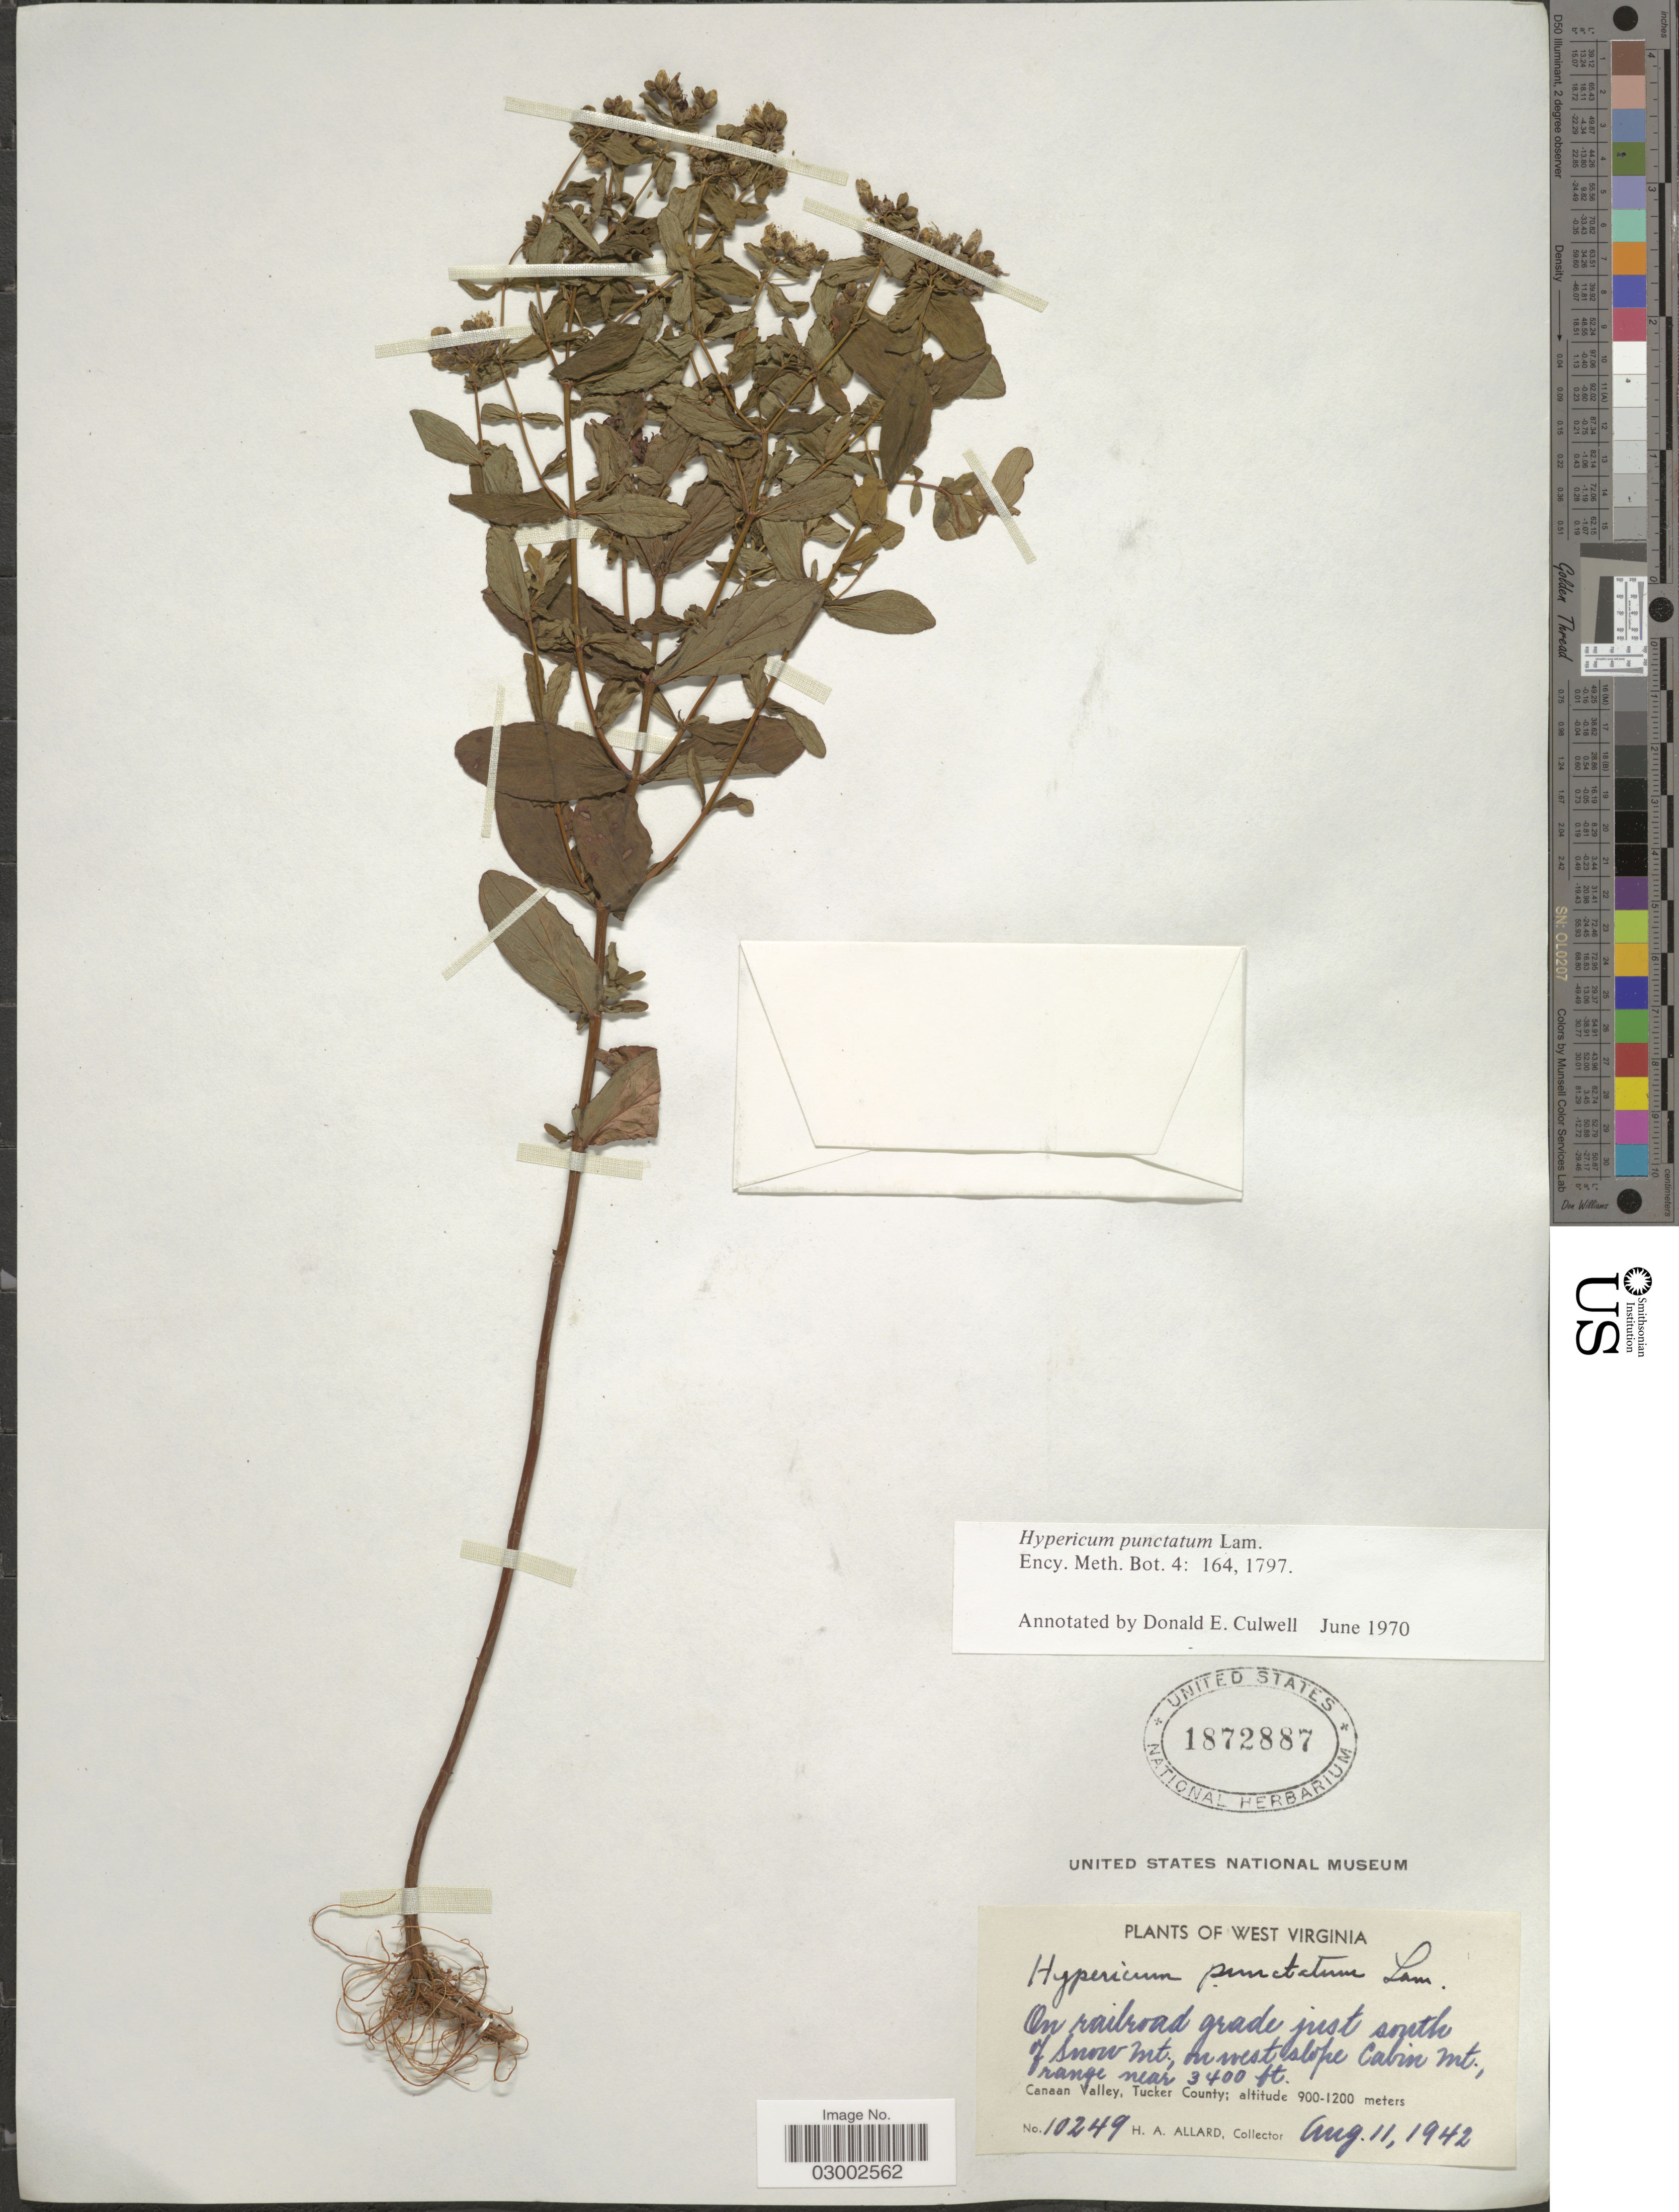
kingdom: Plantae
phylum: Tracheophyta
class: Magnoliopsida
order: Malpighiales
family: Hypericaceae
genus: Hypericum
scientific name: Hypericum punctatum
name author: Lam.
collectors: H. A. Allard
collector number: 10249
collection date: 1942-08-11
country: United States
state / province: West Virginia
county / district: Tucker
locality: On railroad grade just south of Snow Mt., on west slope Cabin mt. Canaan Valley, Tucker County.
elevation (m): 1036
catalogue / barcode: US 1872887